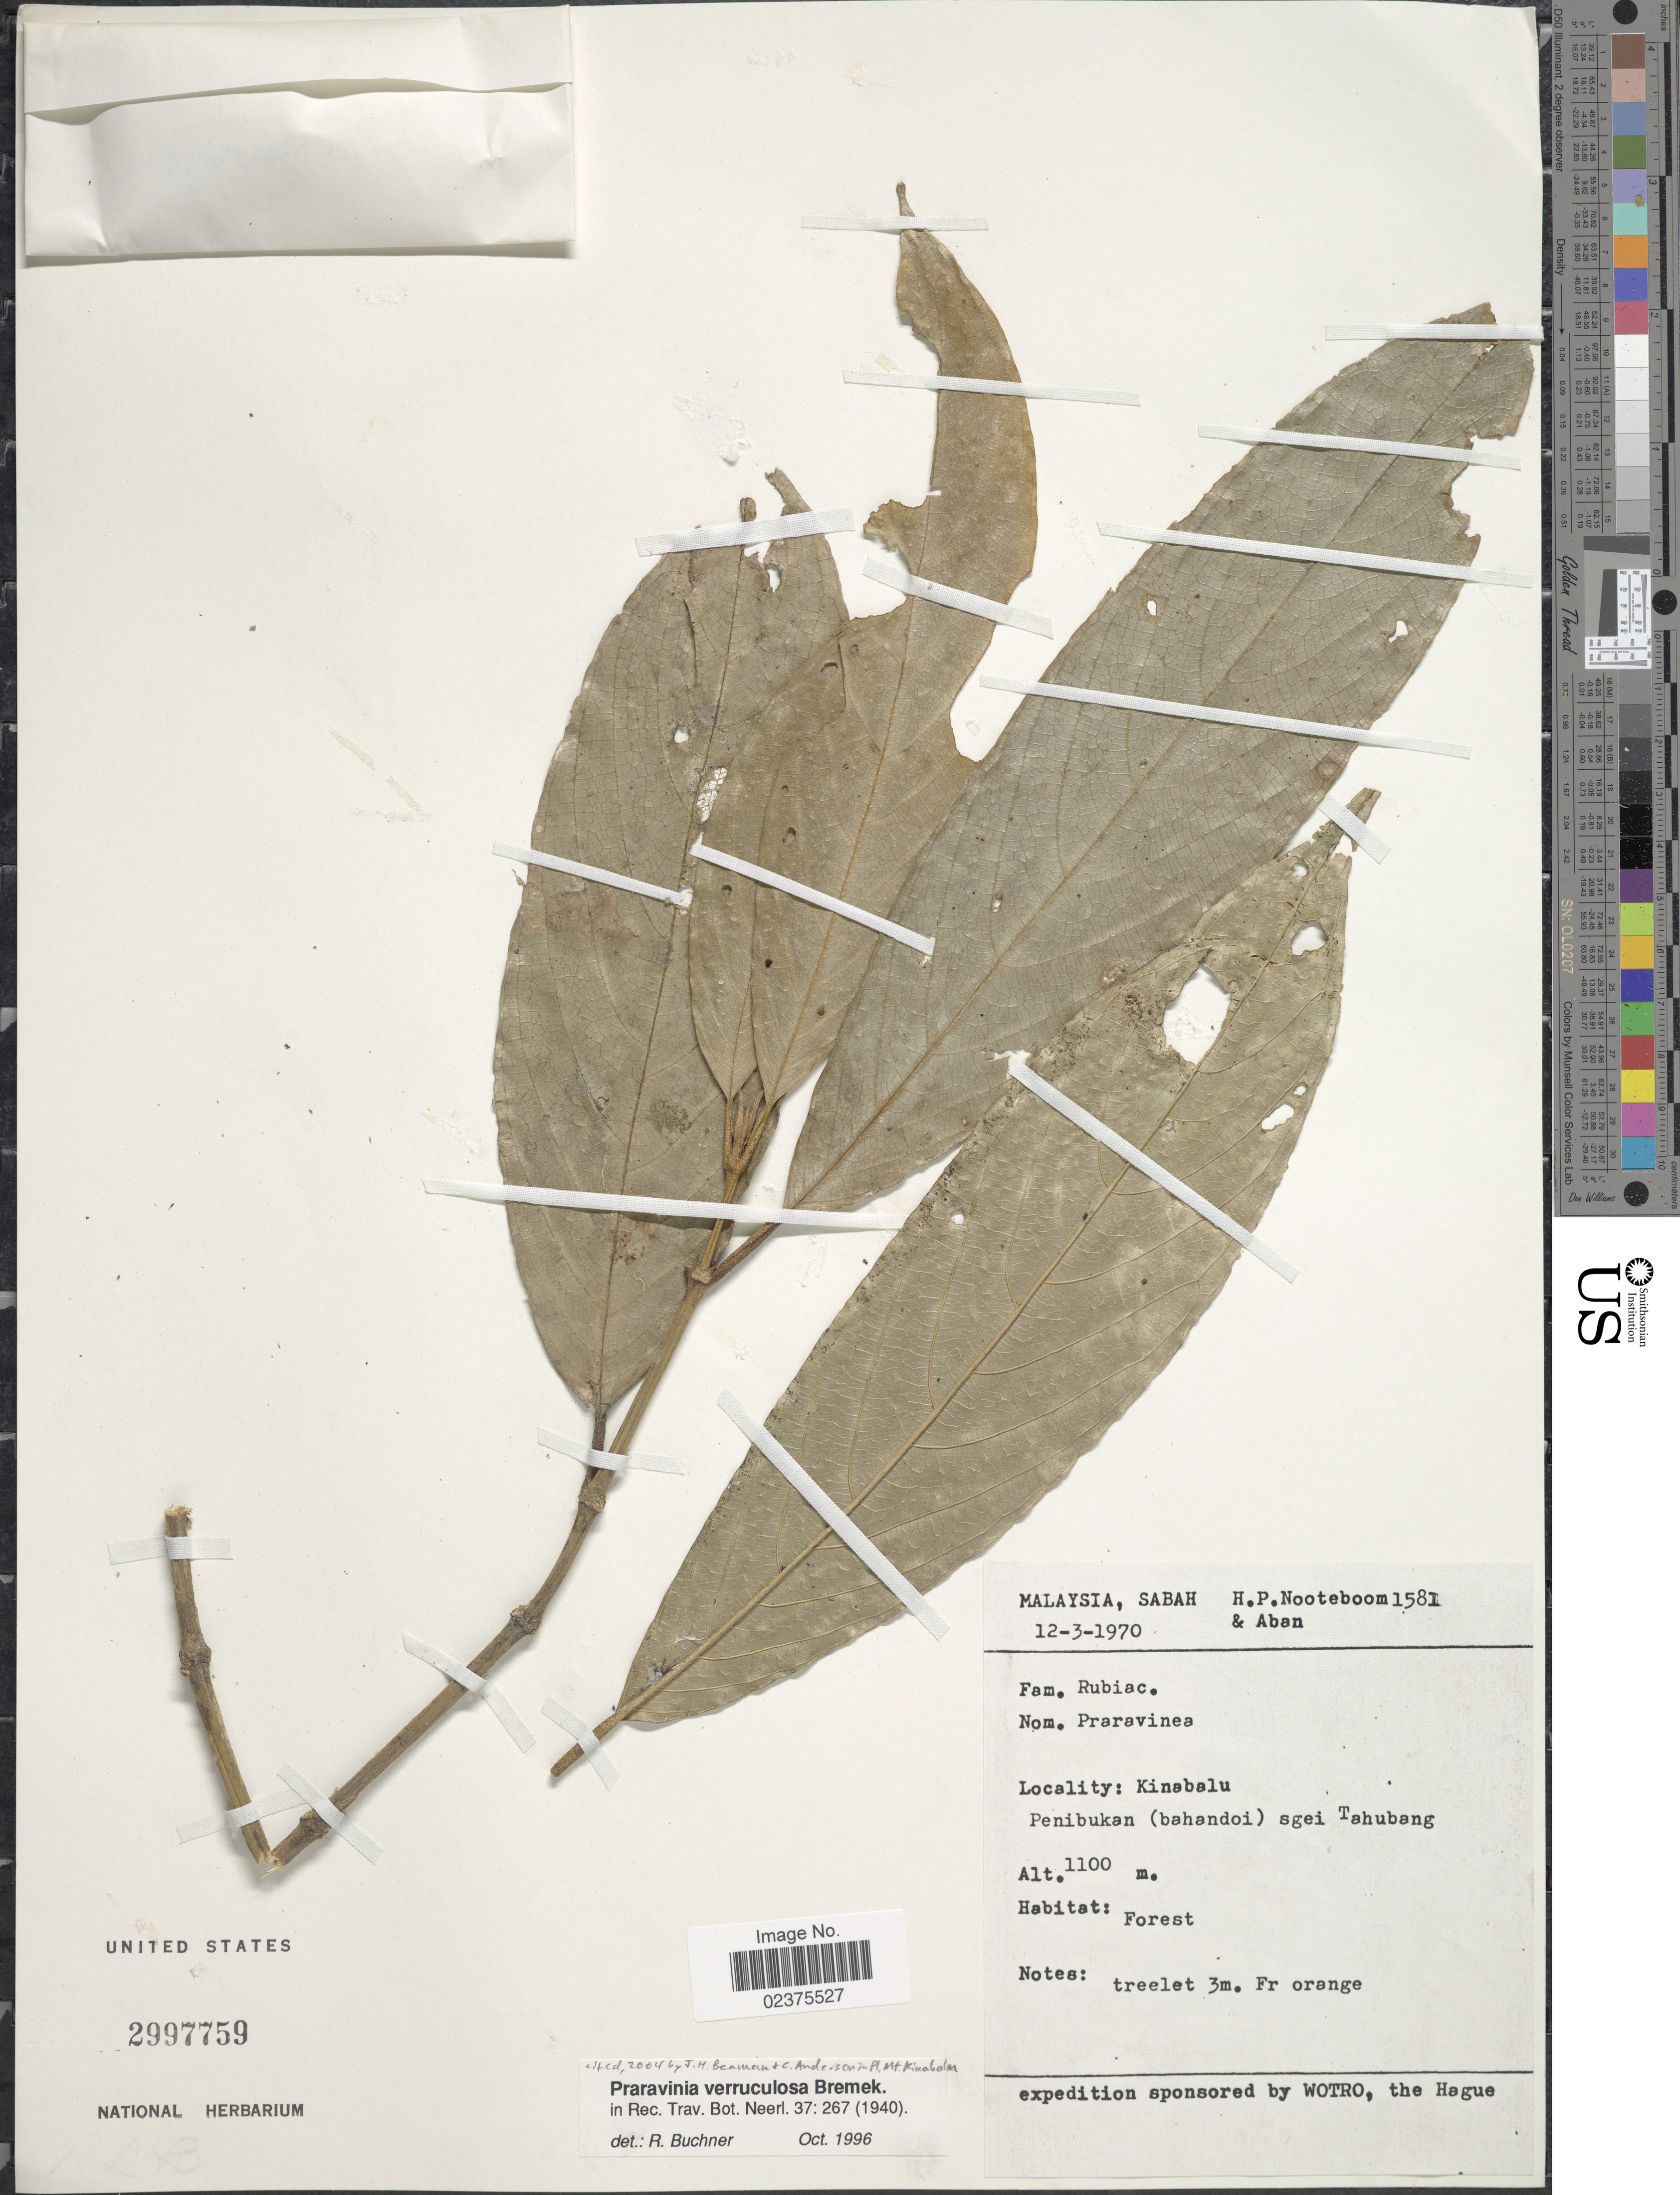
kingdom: Plantae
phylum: Tracheophyta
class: Magnoliopsida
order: Gentianales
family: Rubiaceae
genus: Praravinia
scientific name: Praravinia verruculosa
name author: Bremek.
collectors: H. P. Nooteboom & -- Aban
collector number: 1581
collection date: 1970-03-12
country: Malaysia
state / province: Sabah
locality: Malaysia, Sabah, Kinabalu, Penibukan (bahandoi) sgei Tahubang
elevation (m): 1100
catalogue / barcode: US 2997759